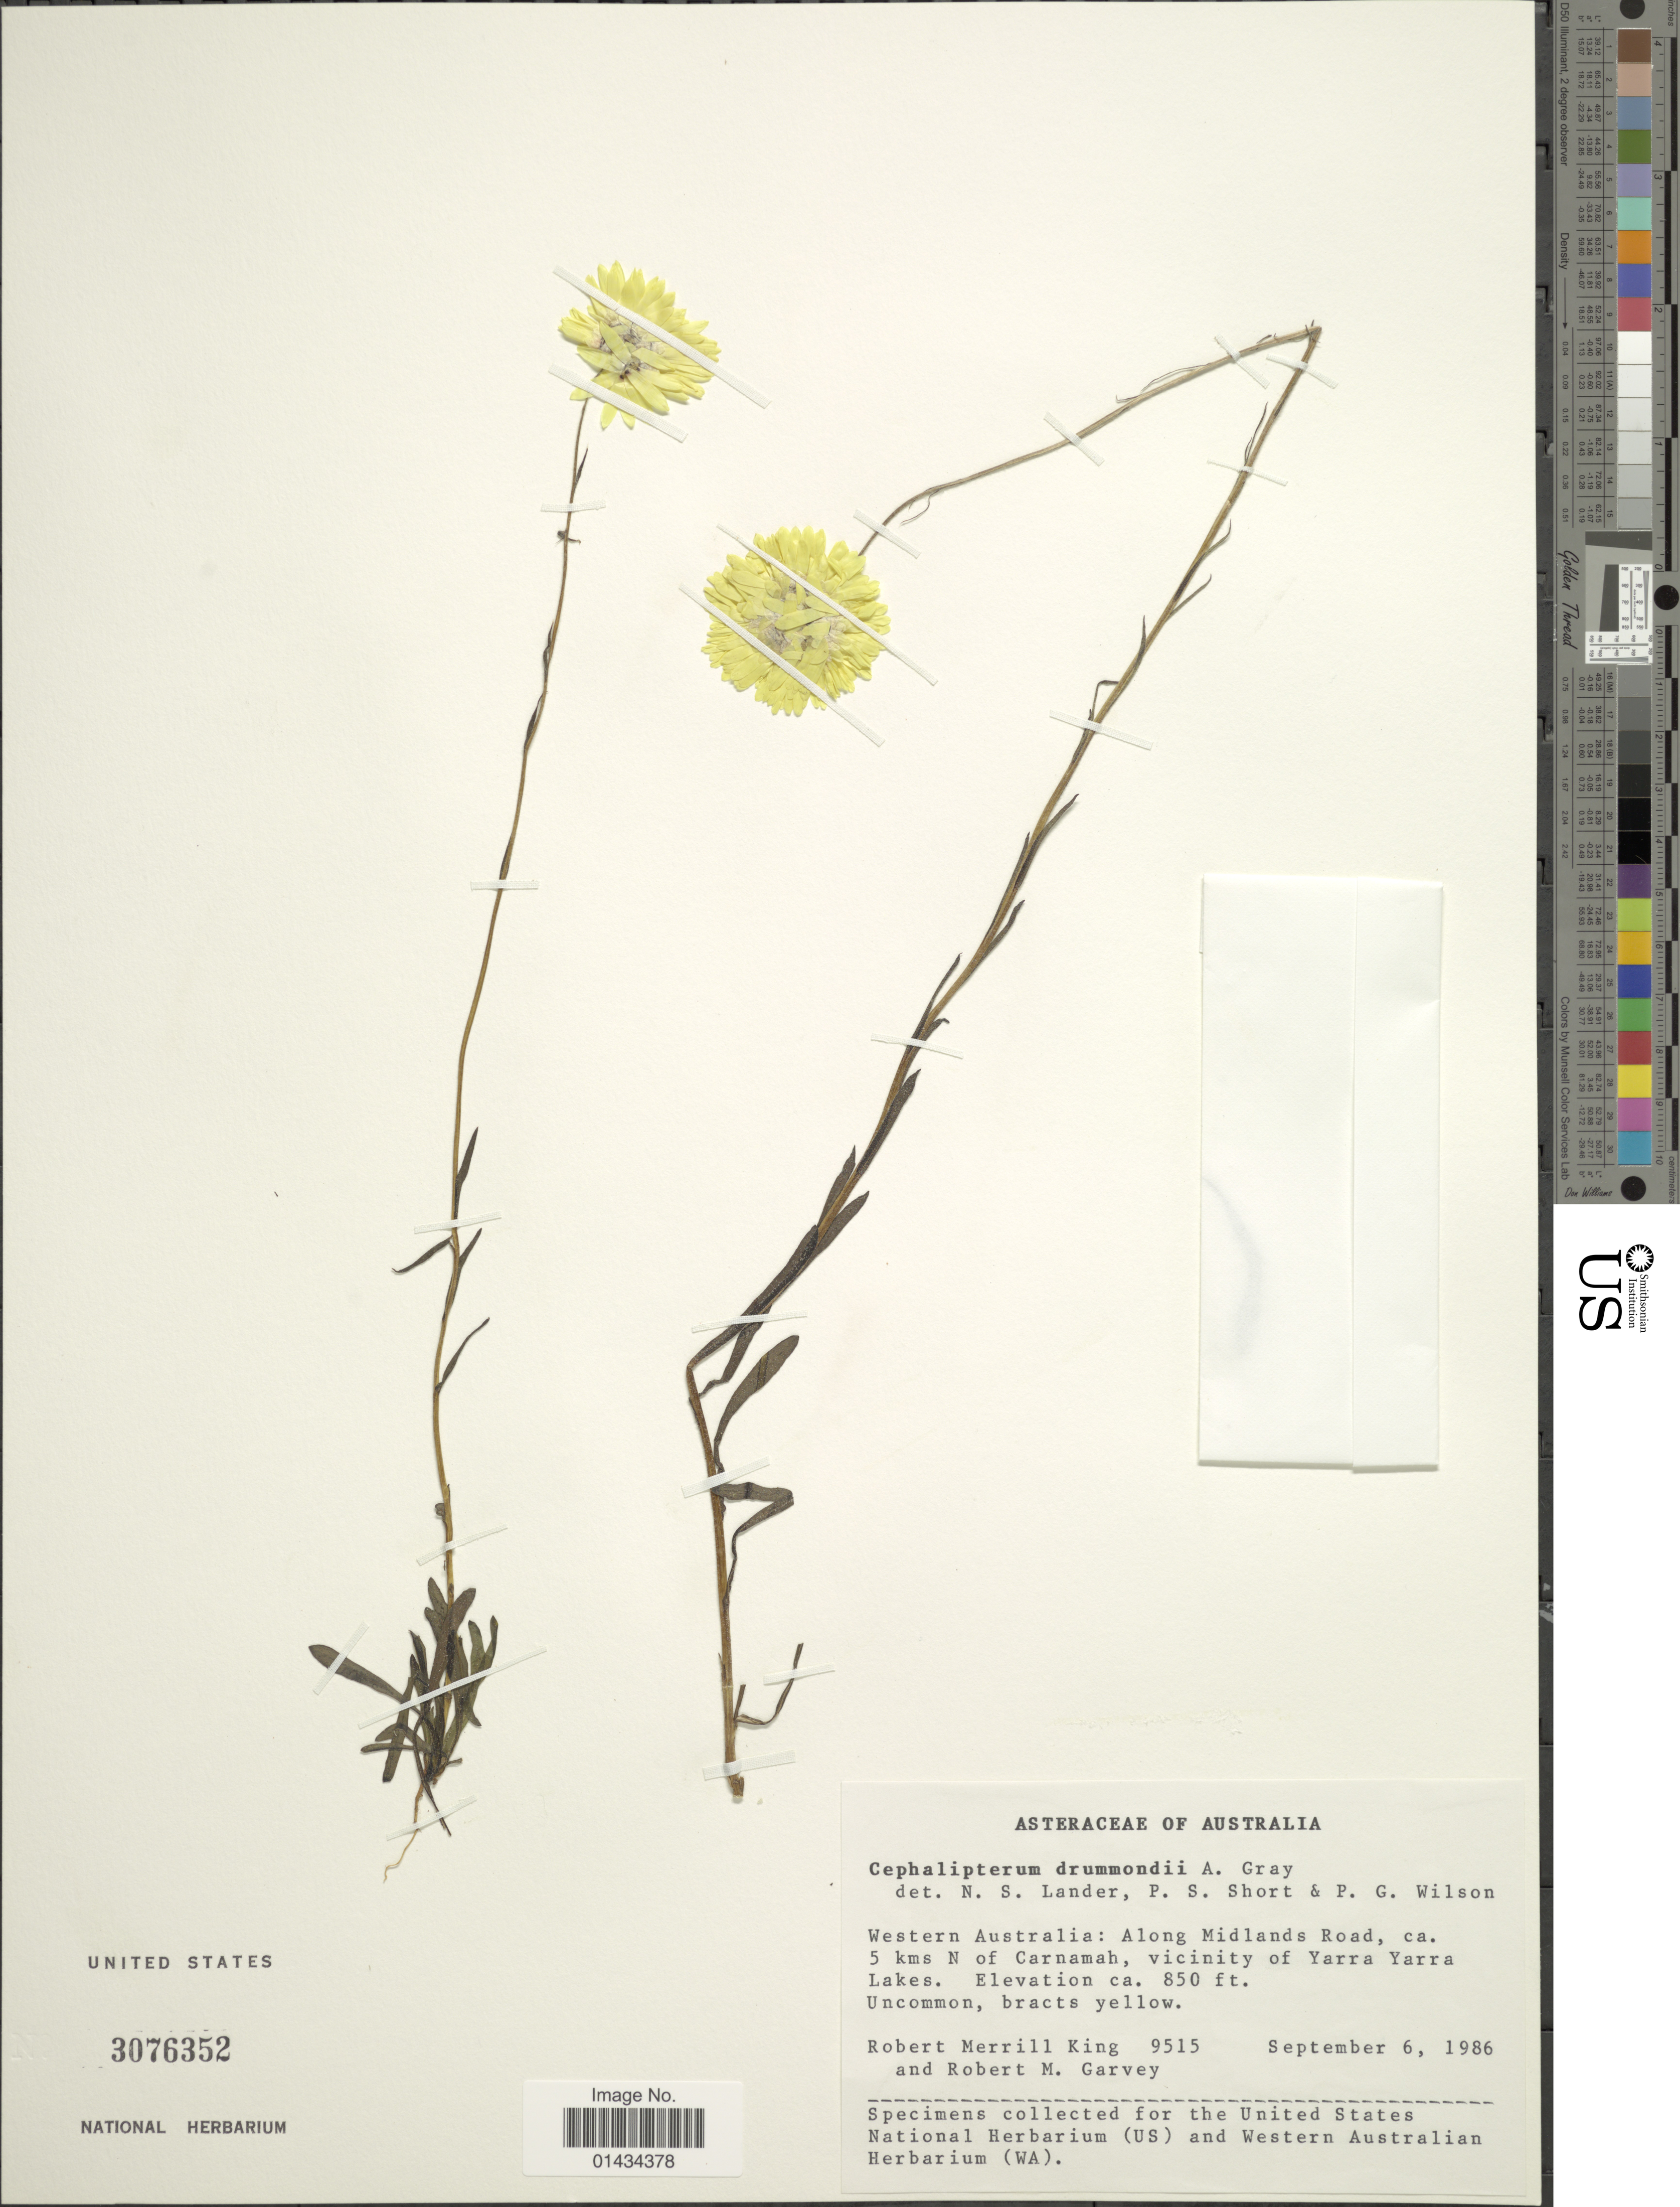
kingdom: Plantae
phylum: Tracheophyta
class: Magnoliopsida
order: Asterales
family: Asteraceae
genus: Cephalipterum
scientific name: Cephalipterum drummondii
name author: A. Gray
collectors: R. M. King & R. Garvey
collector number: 9515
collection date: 1986-09-06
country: Australia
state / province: Western Australia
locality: Along Midlands Road, ca. 5 kms N of Carnamah, vicinity of Yarra Yarra Lakes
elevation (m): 259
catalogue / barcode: US 30763